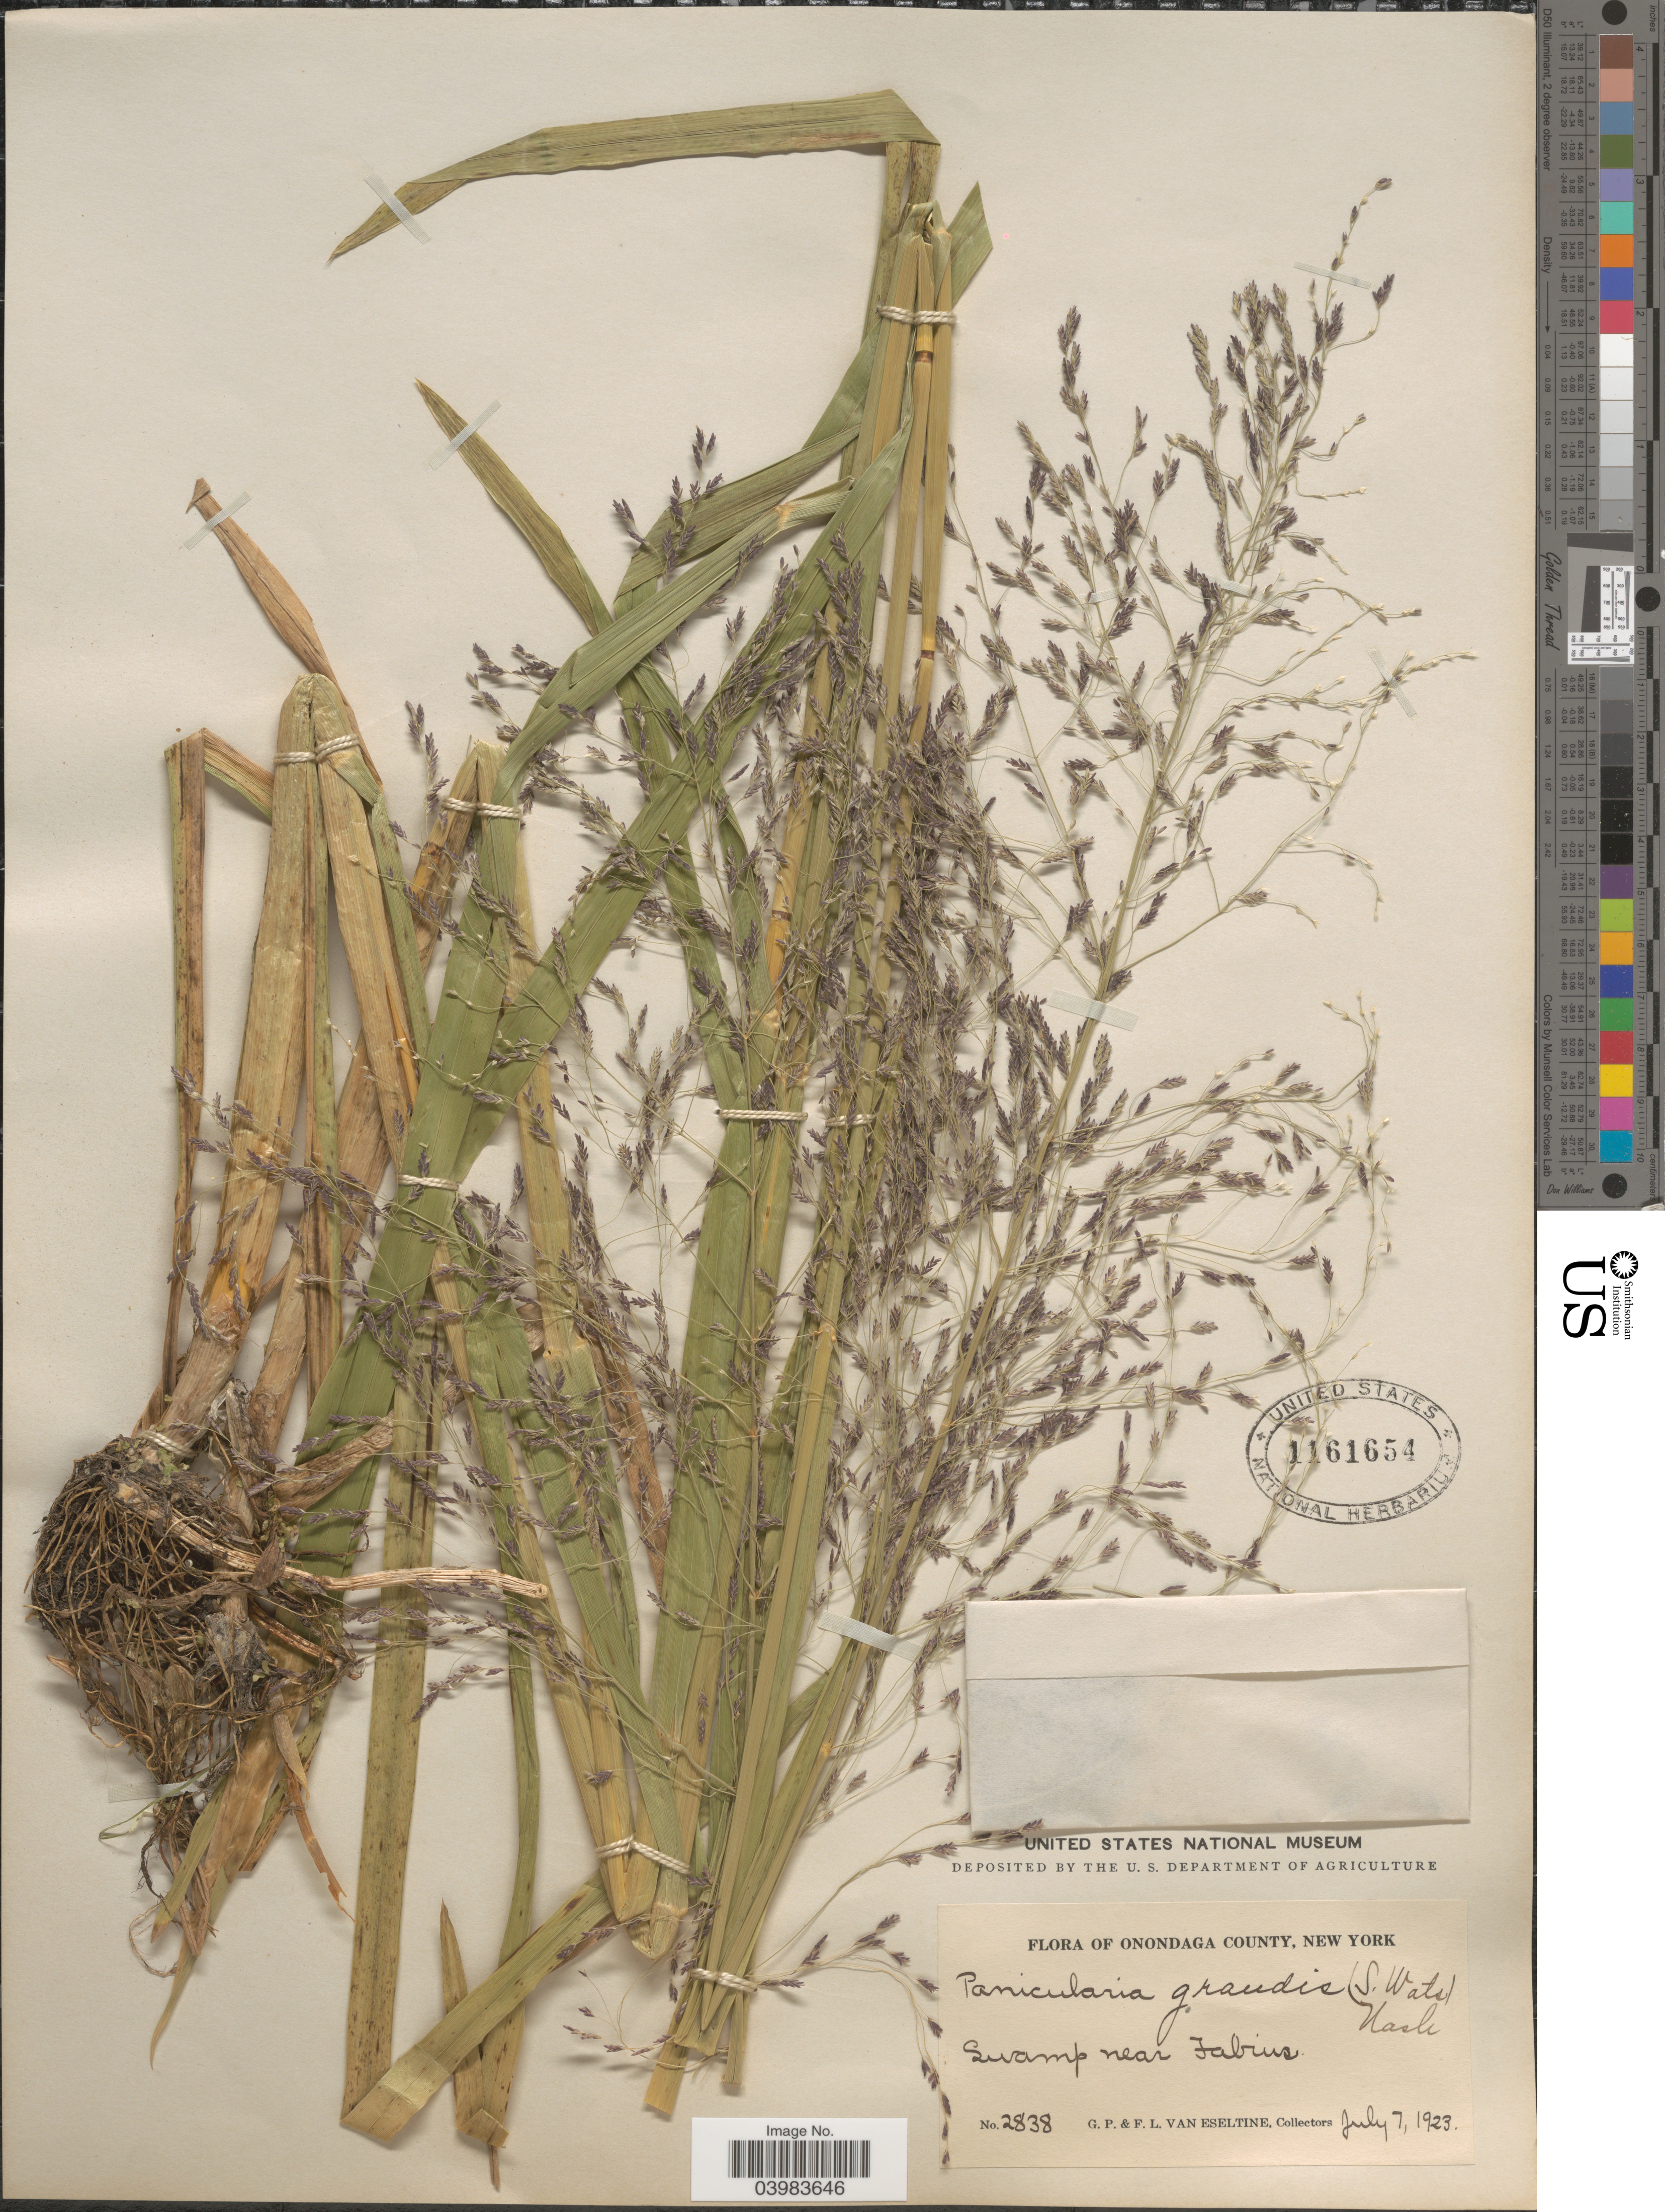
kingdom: Plantae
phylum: Tracheophyta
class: Liliopsida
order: Poales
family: Poaceae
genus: Glyceria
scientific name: Glyceria grandis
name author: S. Watson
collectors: G. P. Van Eseltine & F. Van eseltine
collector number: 2838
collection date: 1923-07-07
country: United States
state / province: New York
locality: Onondaga County. Swamp near Fabius.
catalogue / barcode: US 1161654